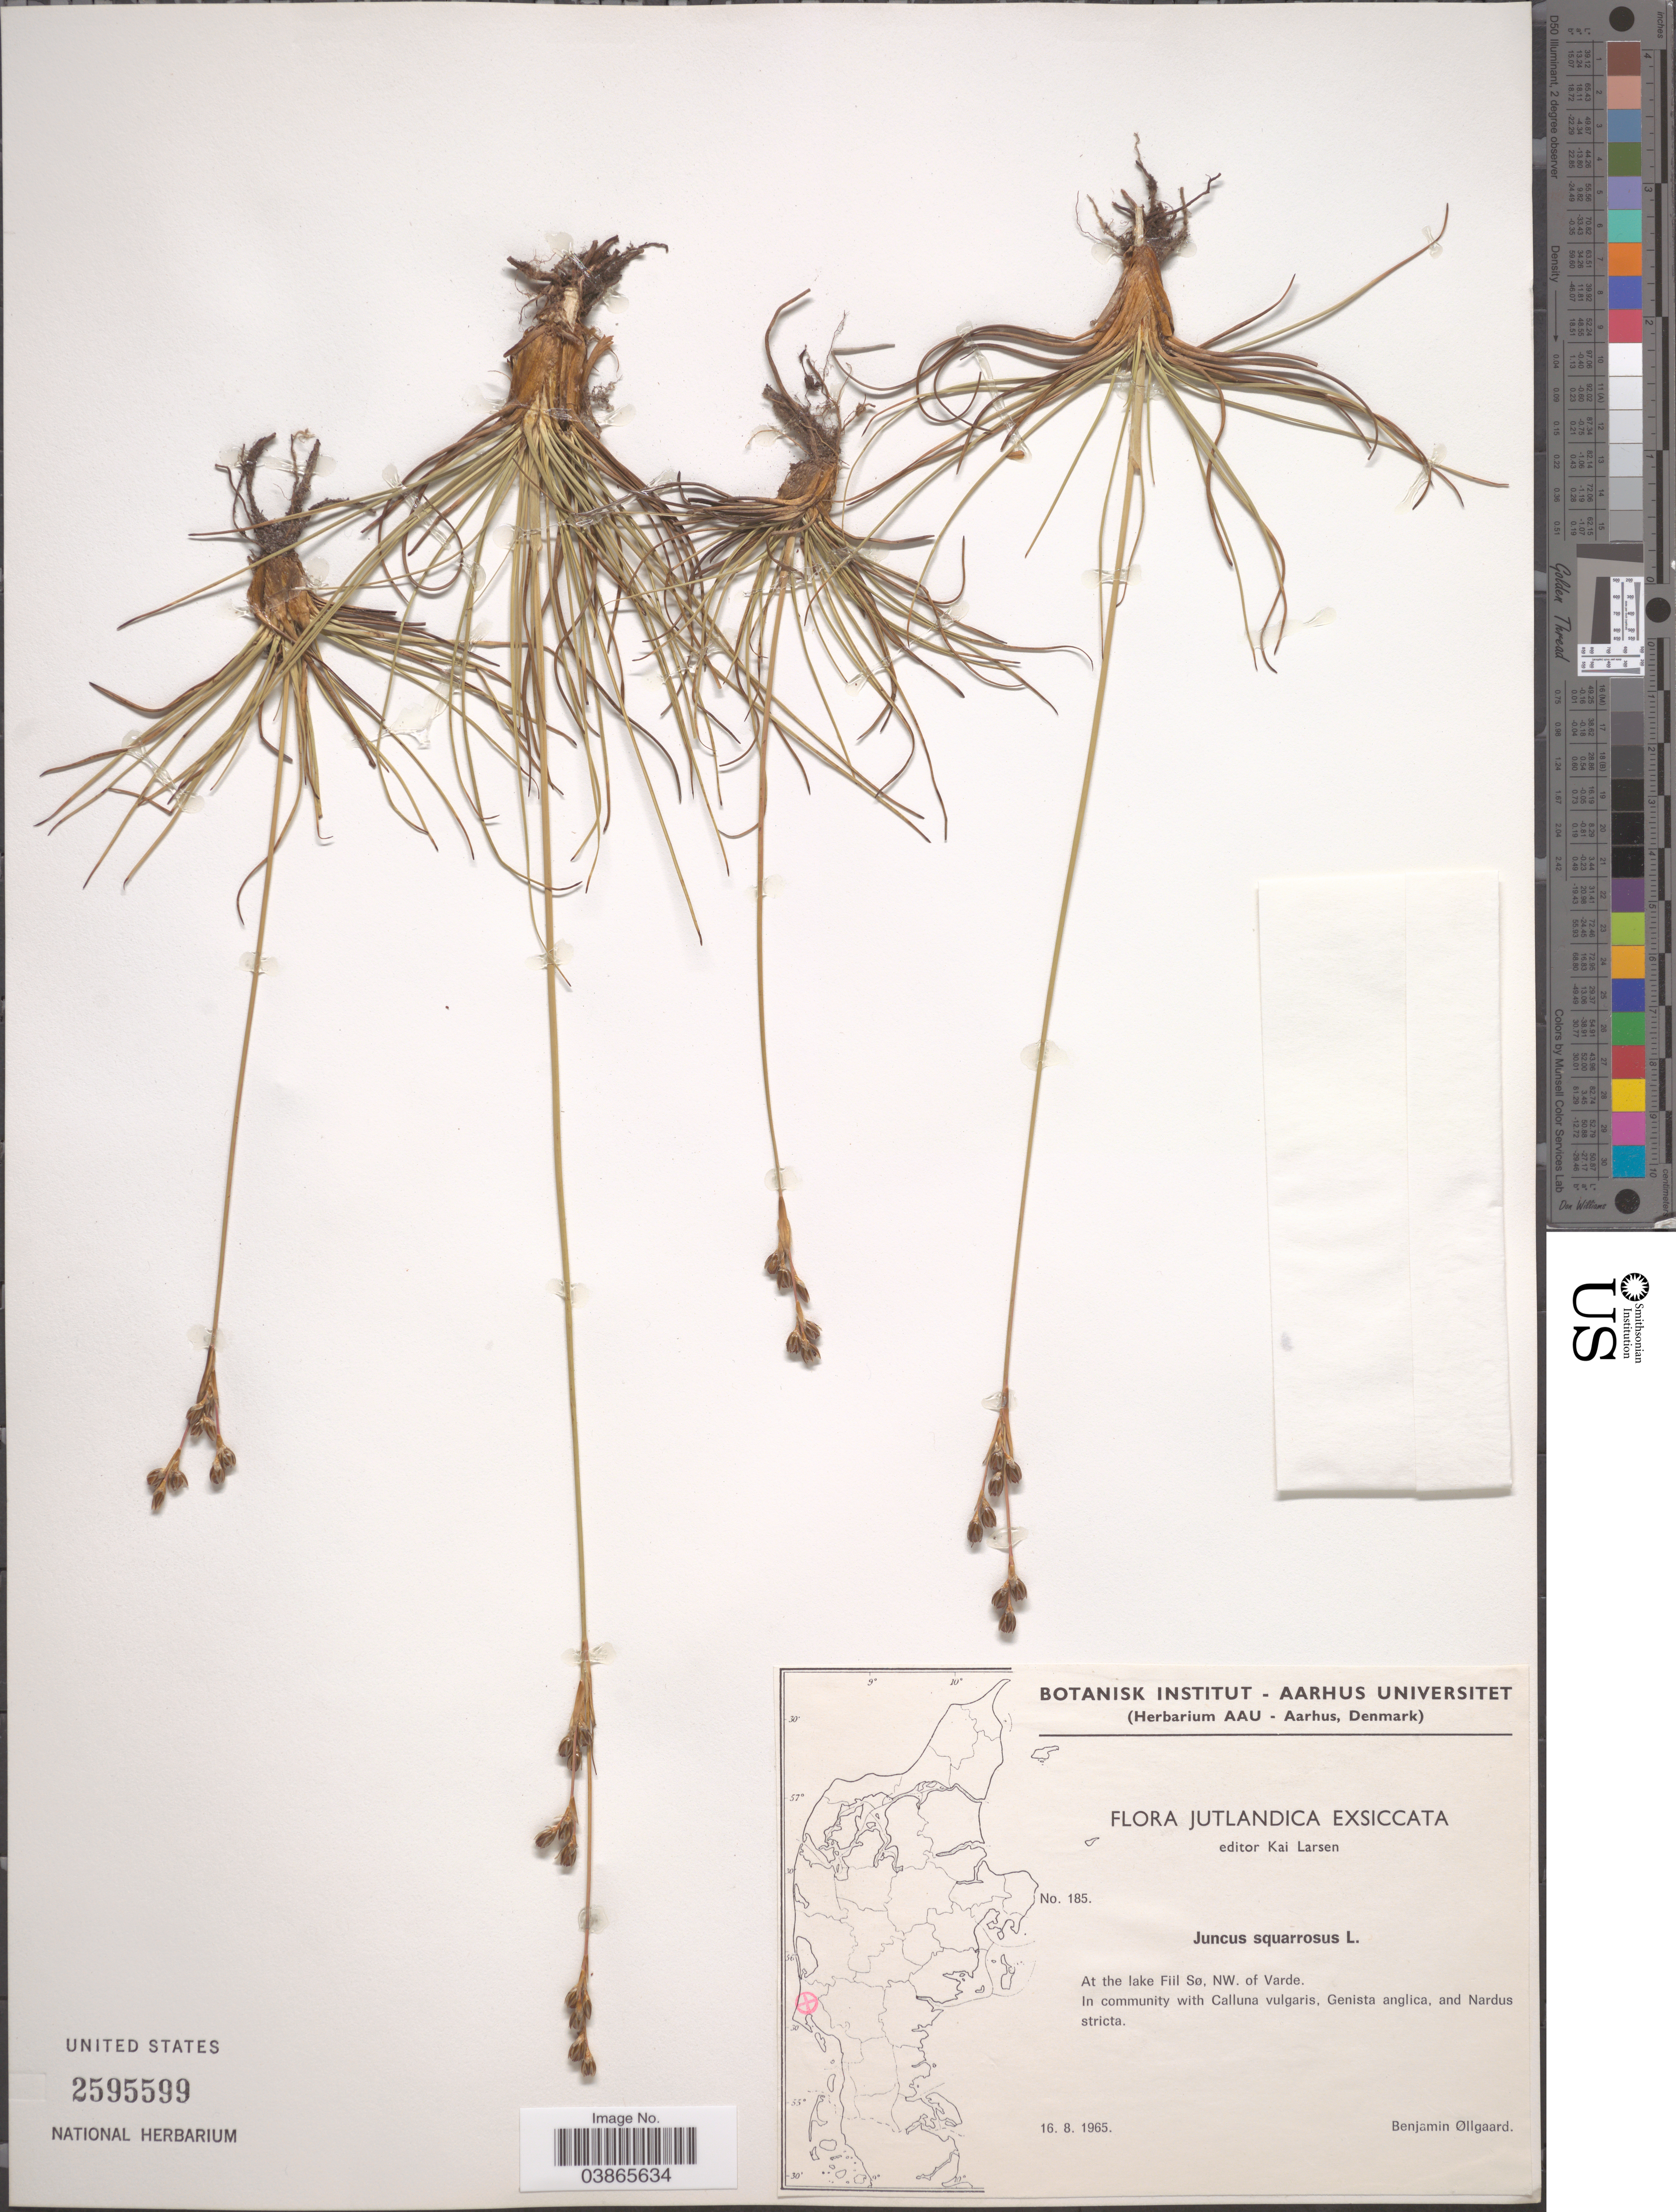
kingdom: Plantae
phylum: Tracheophyta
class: Liliopsida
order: Poales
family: Juncaceae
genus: Juncus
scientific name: Juncus squarrosus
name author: L.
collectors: B. Øllgaard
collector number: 185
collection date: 1965-08-16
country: Denmark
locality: Jutlandica. At the lake Fiil Sø, NW. of Varde.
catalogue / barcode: US 2595599